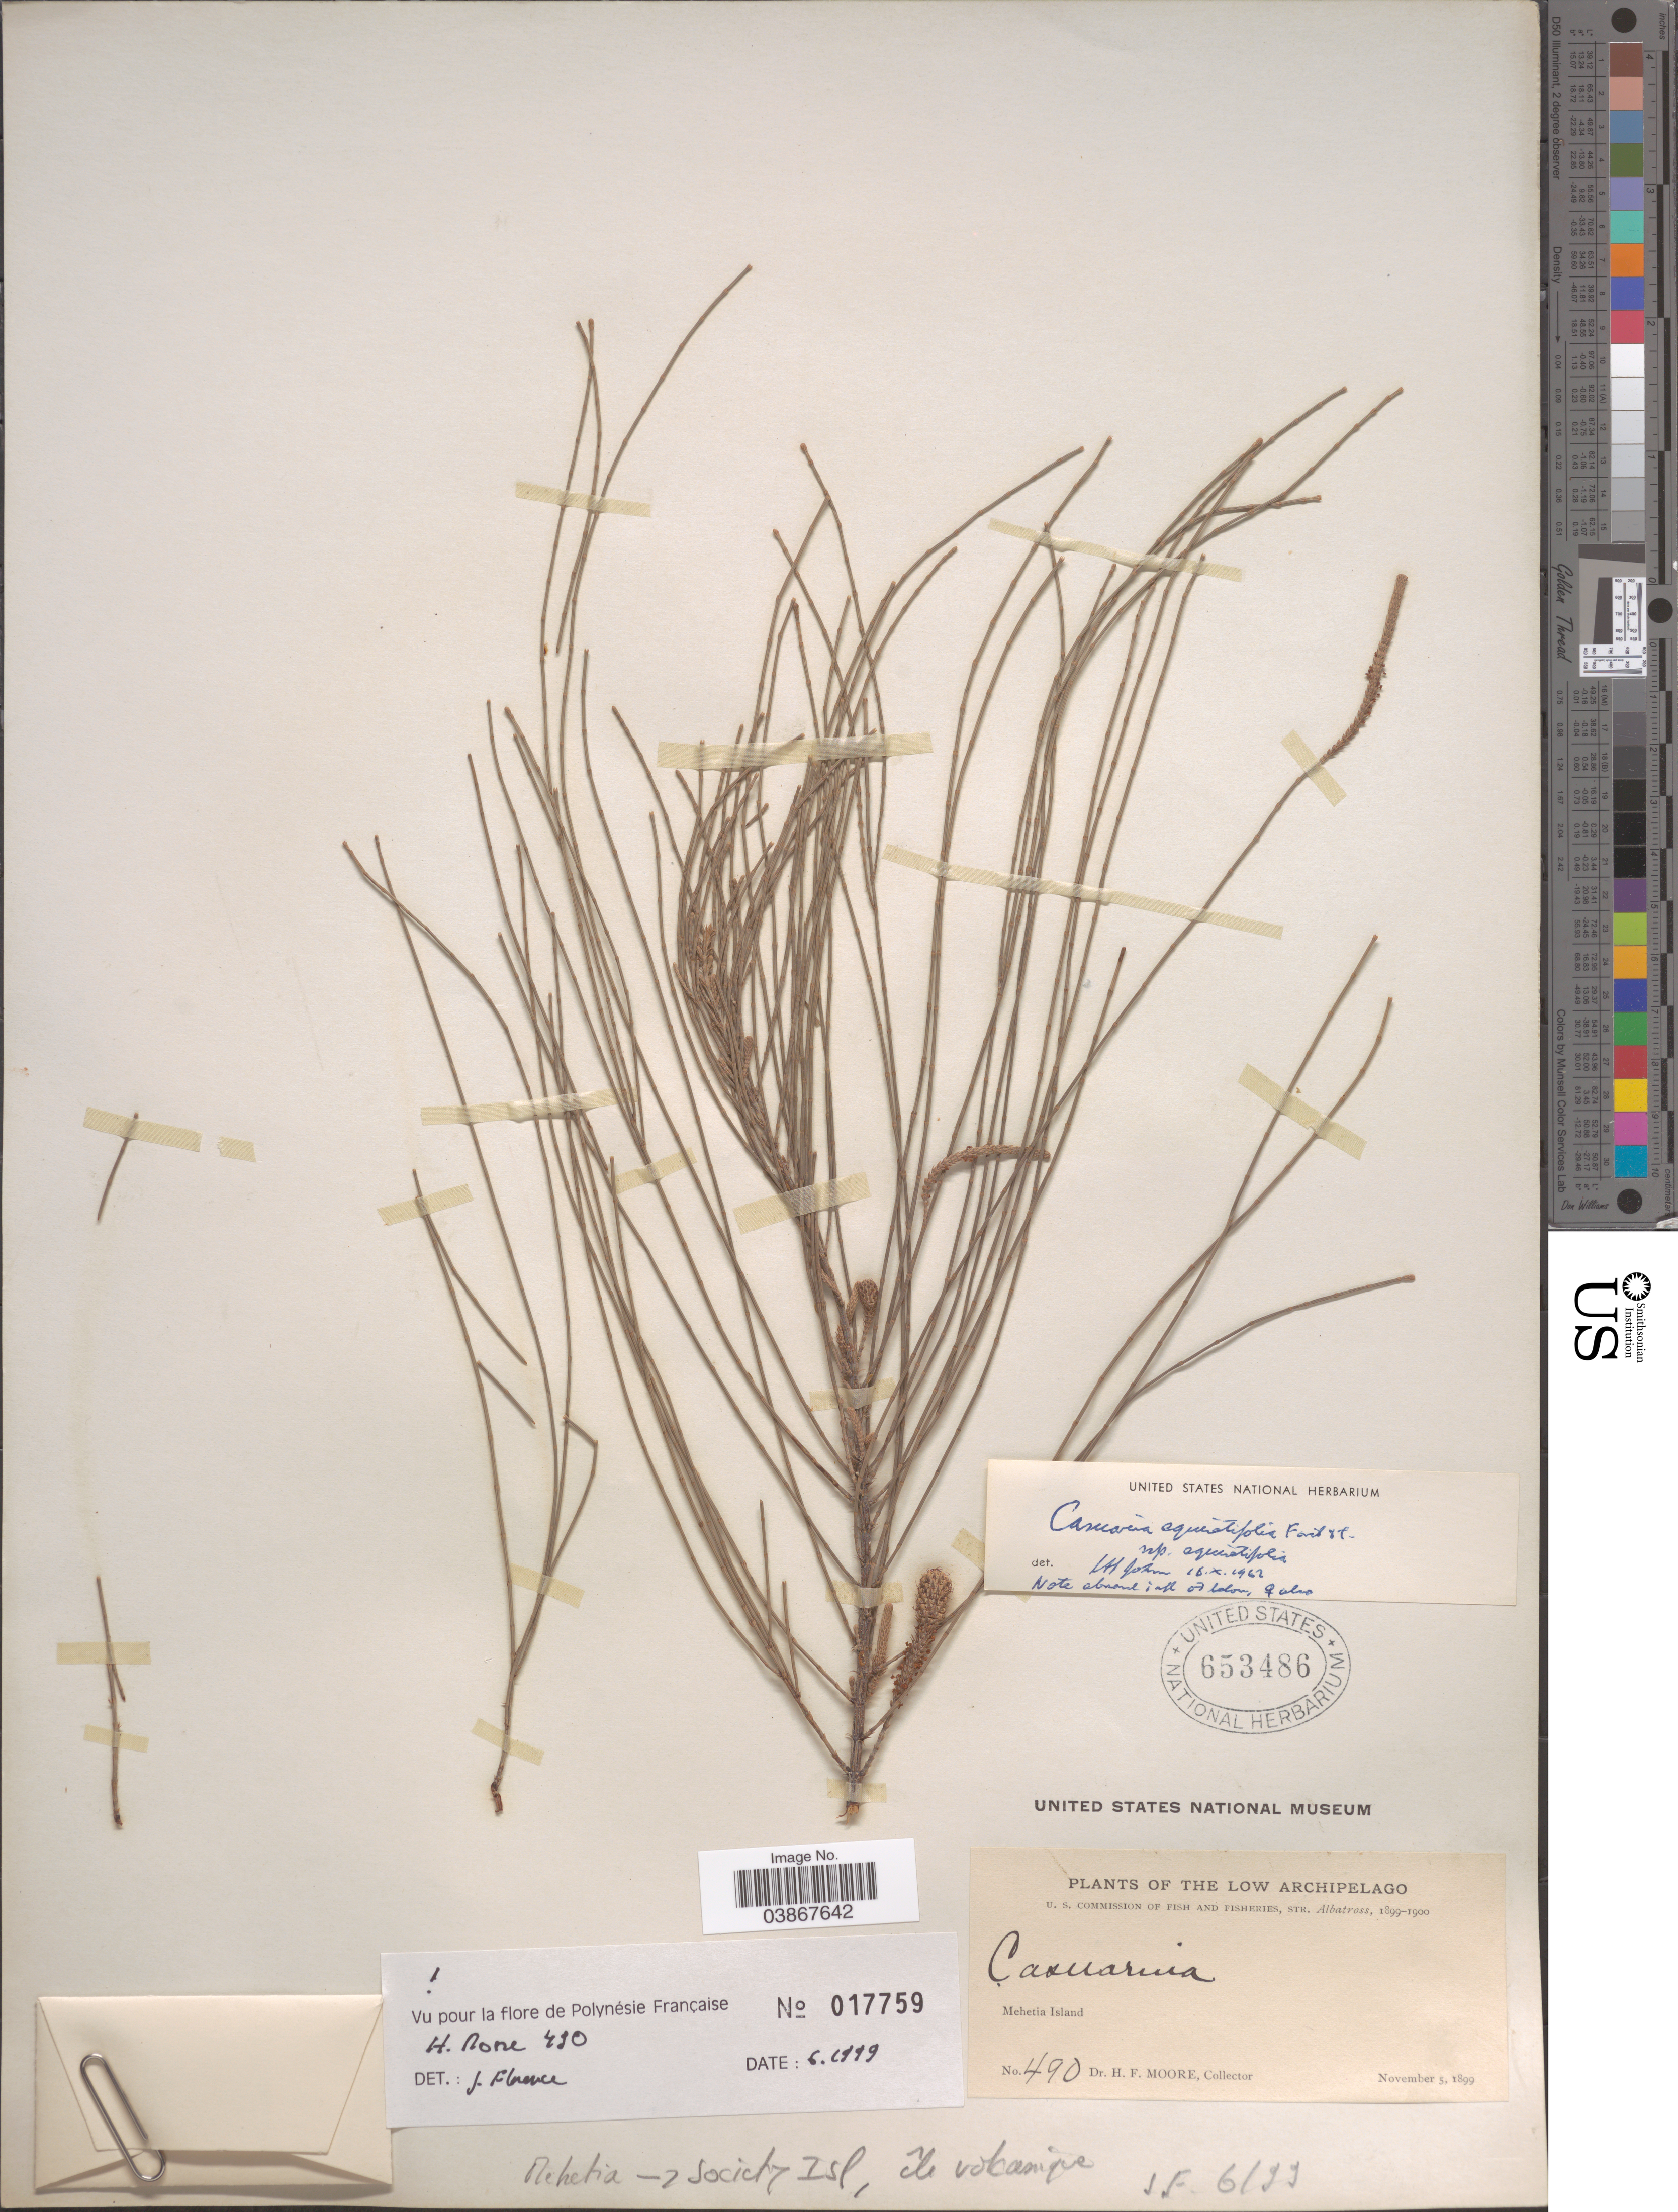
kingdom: Plantae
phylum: Tracheophyta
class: Magnoliopsida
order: Fagales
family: Casuarinaceae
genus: Casuarina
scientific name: Casuarina equisetifolia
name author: L.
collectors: H. F. Moore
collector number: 490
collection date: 1899-11-05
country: French Polynesia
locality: Low Archipelago. Mehetia Island.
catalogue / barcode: US 653486